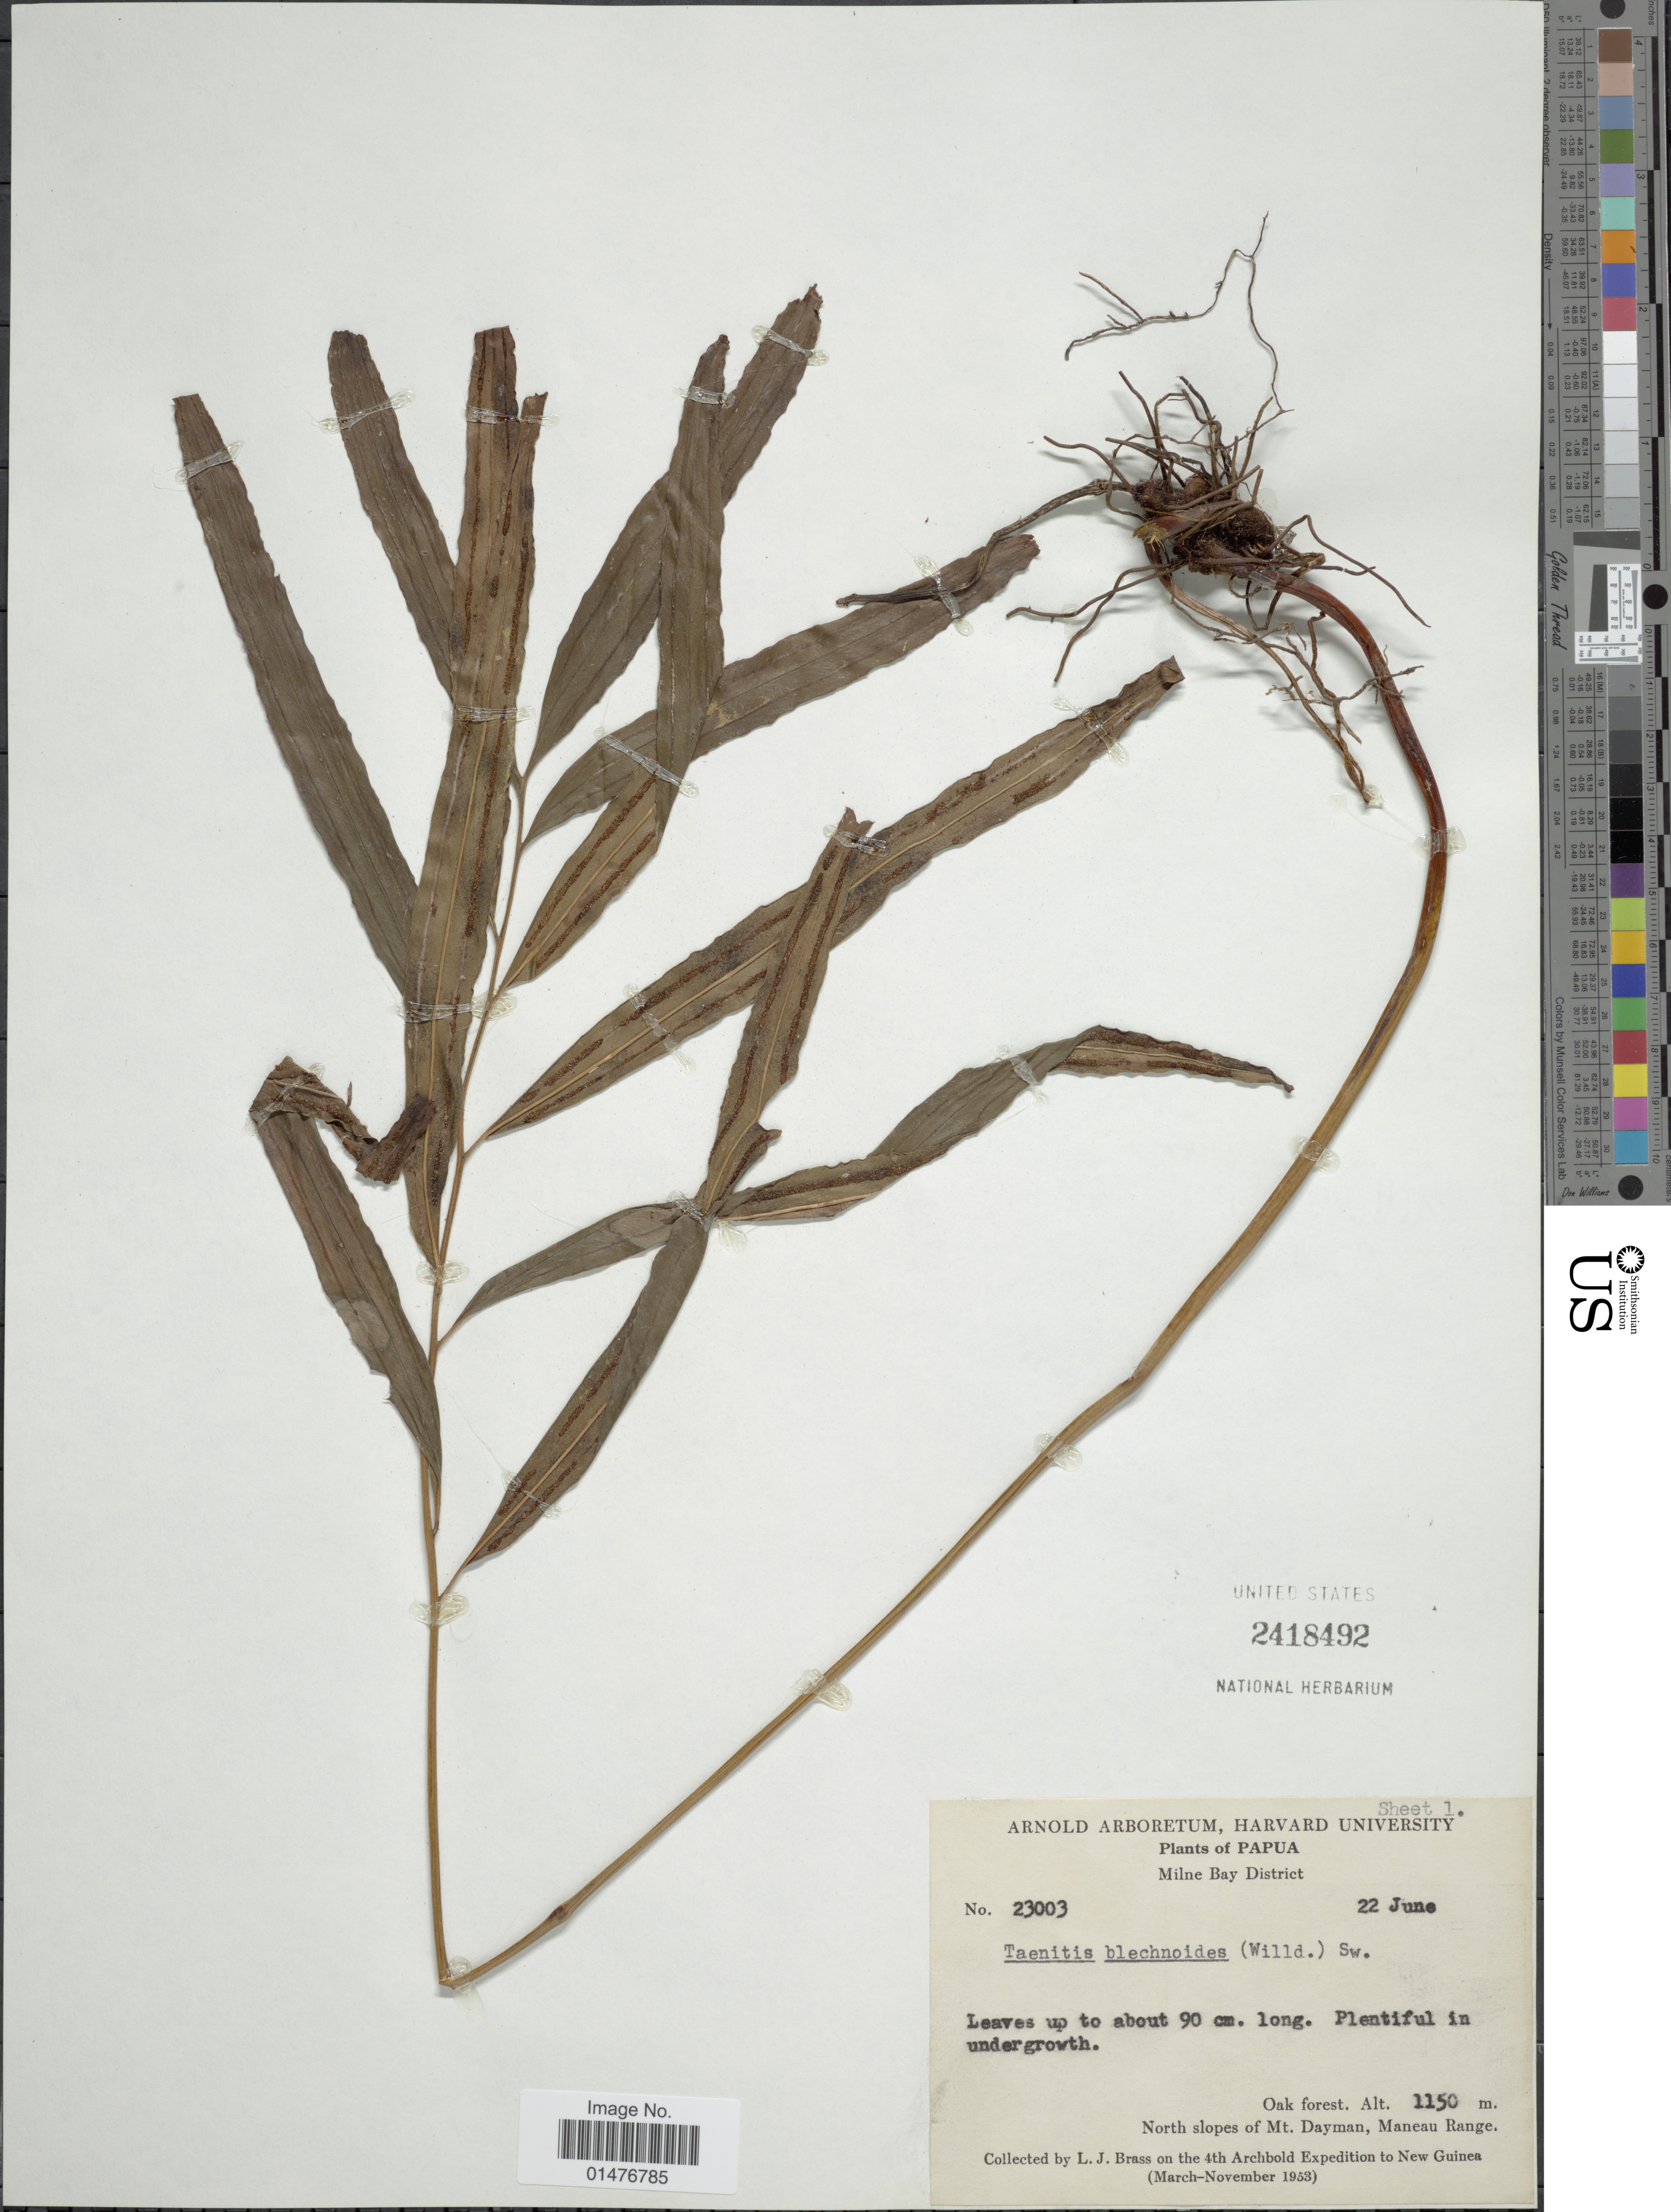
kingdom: Plantae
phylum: Tracheophyta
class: Polypodiopsida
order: Polypodiales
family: Pteridaceae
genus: Taenitis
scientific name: Taenitis blechnoides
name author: (Willd.) Sw.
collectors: L. J. Brass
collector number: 23003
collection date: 1953-06-22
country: Papua New Guinea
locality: Papua, Milne Bay District, Oak forest, North slopes of Mt. Dayman, Maneau Range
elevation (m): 1150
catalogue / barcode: US 2418492